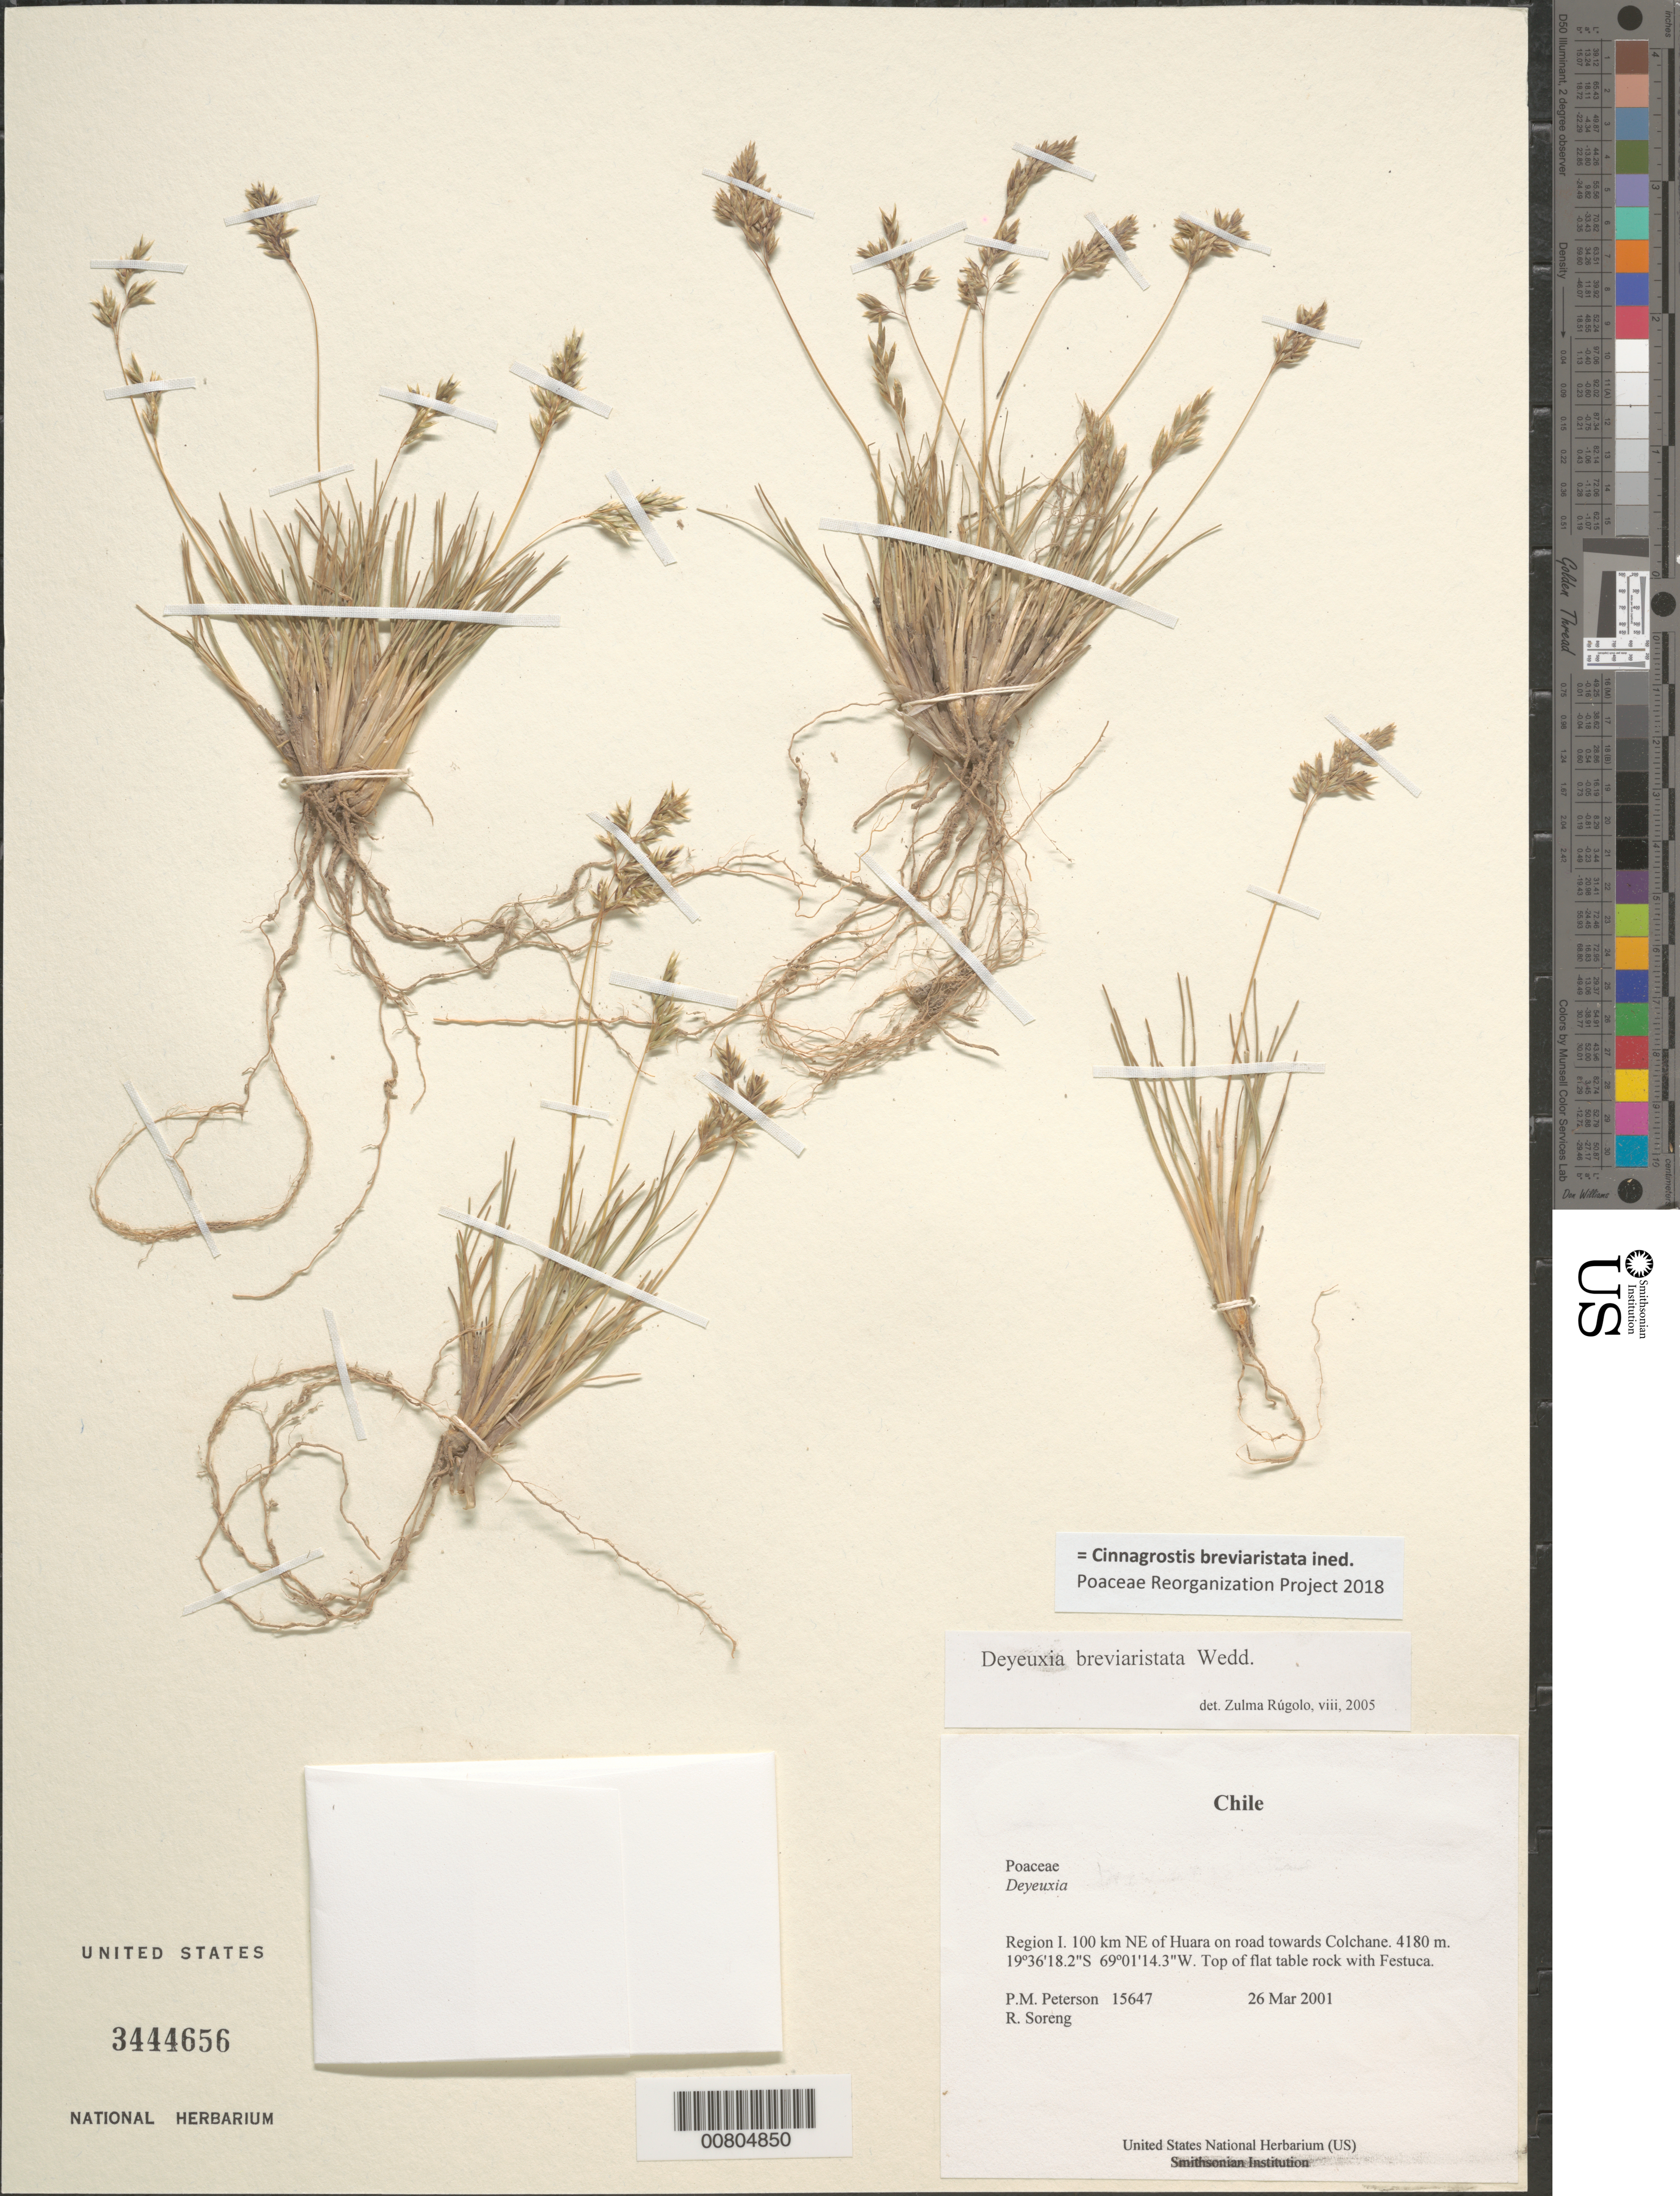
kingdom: Plantae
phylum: Tracheophyta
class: Liliopsida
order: Poales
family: Poaceae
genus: Cinnagrostis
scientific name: Cinnagrostis breviaristata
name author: (Wedd.) P.M. Peterson et al.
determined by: Poaceae Reorganization Project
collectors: P. M. Peterson & R. J. Soreng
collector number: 15647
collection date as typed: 26 Mar 2001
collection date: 2001-03-26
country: Chile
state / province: Tarapacá (I)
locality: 100 km NE of Huara on road towards Colchane.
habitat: Top of flat table rock with Festuca.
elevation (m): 4180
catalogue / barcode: US 3444656